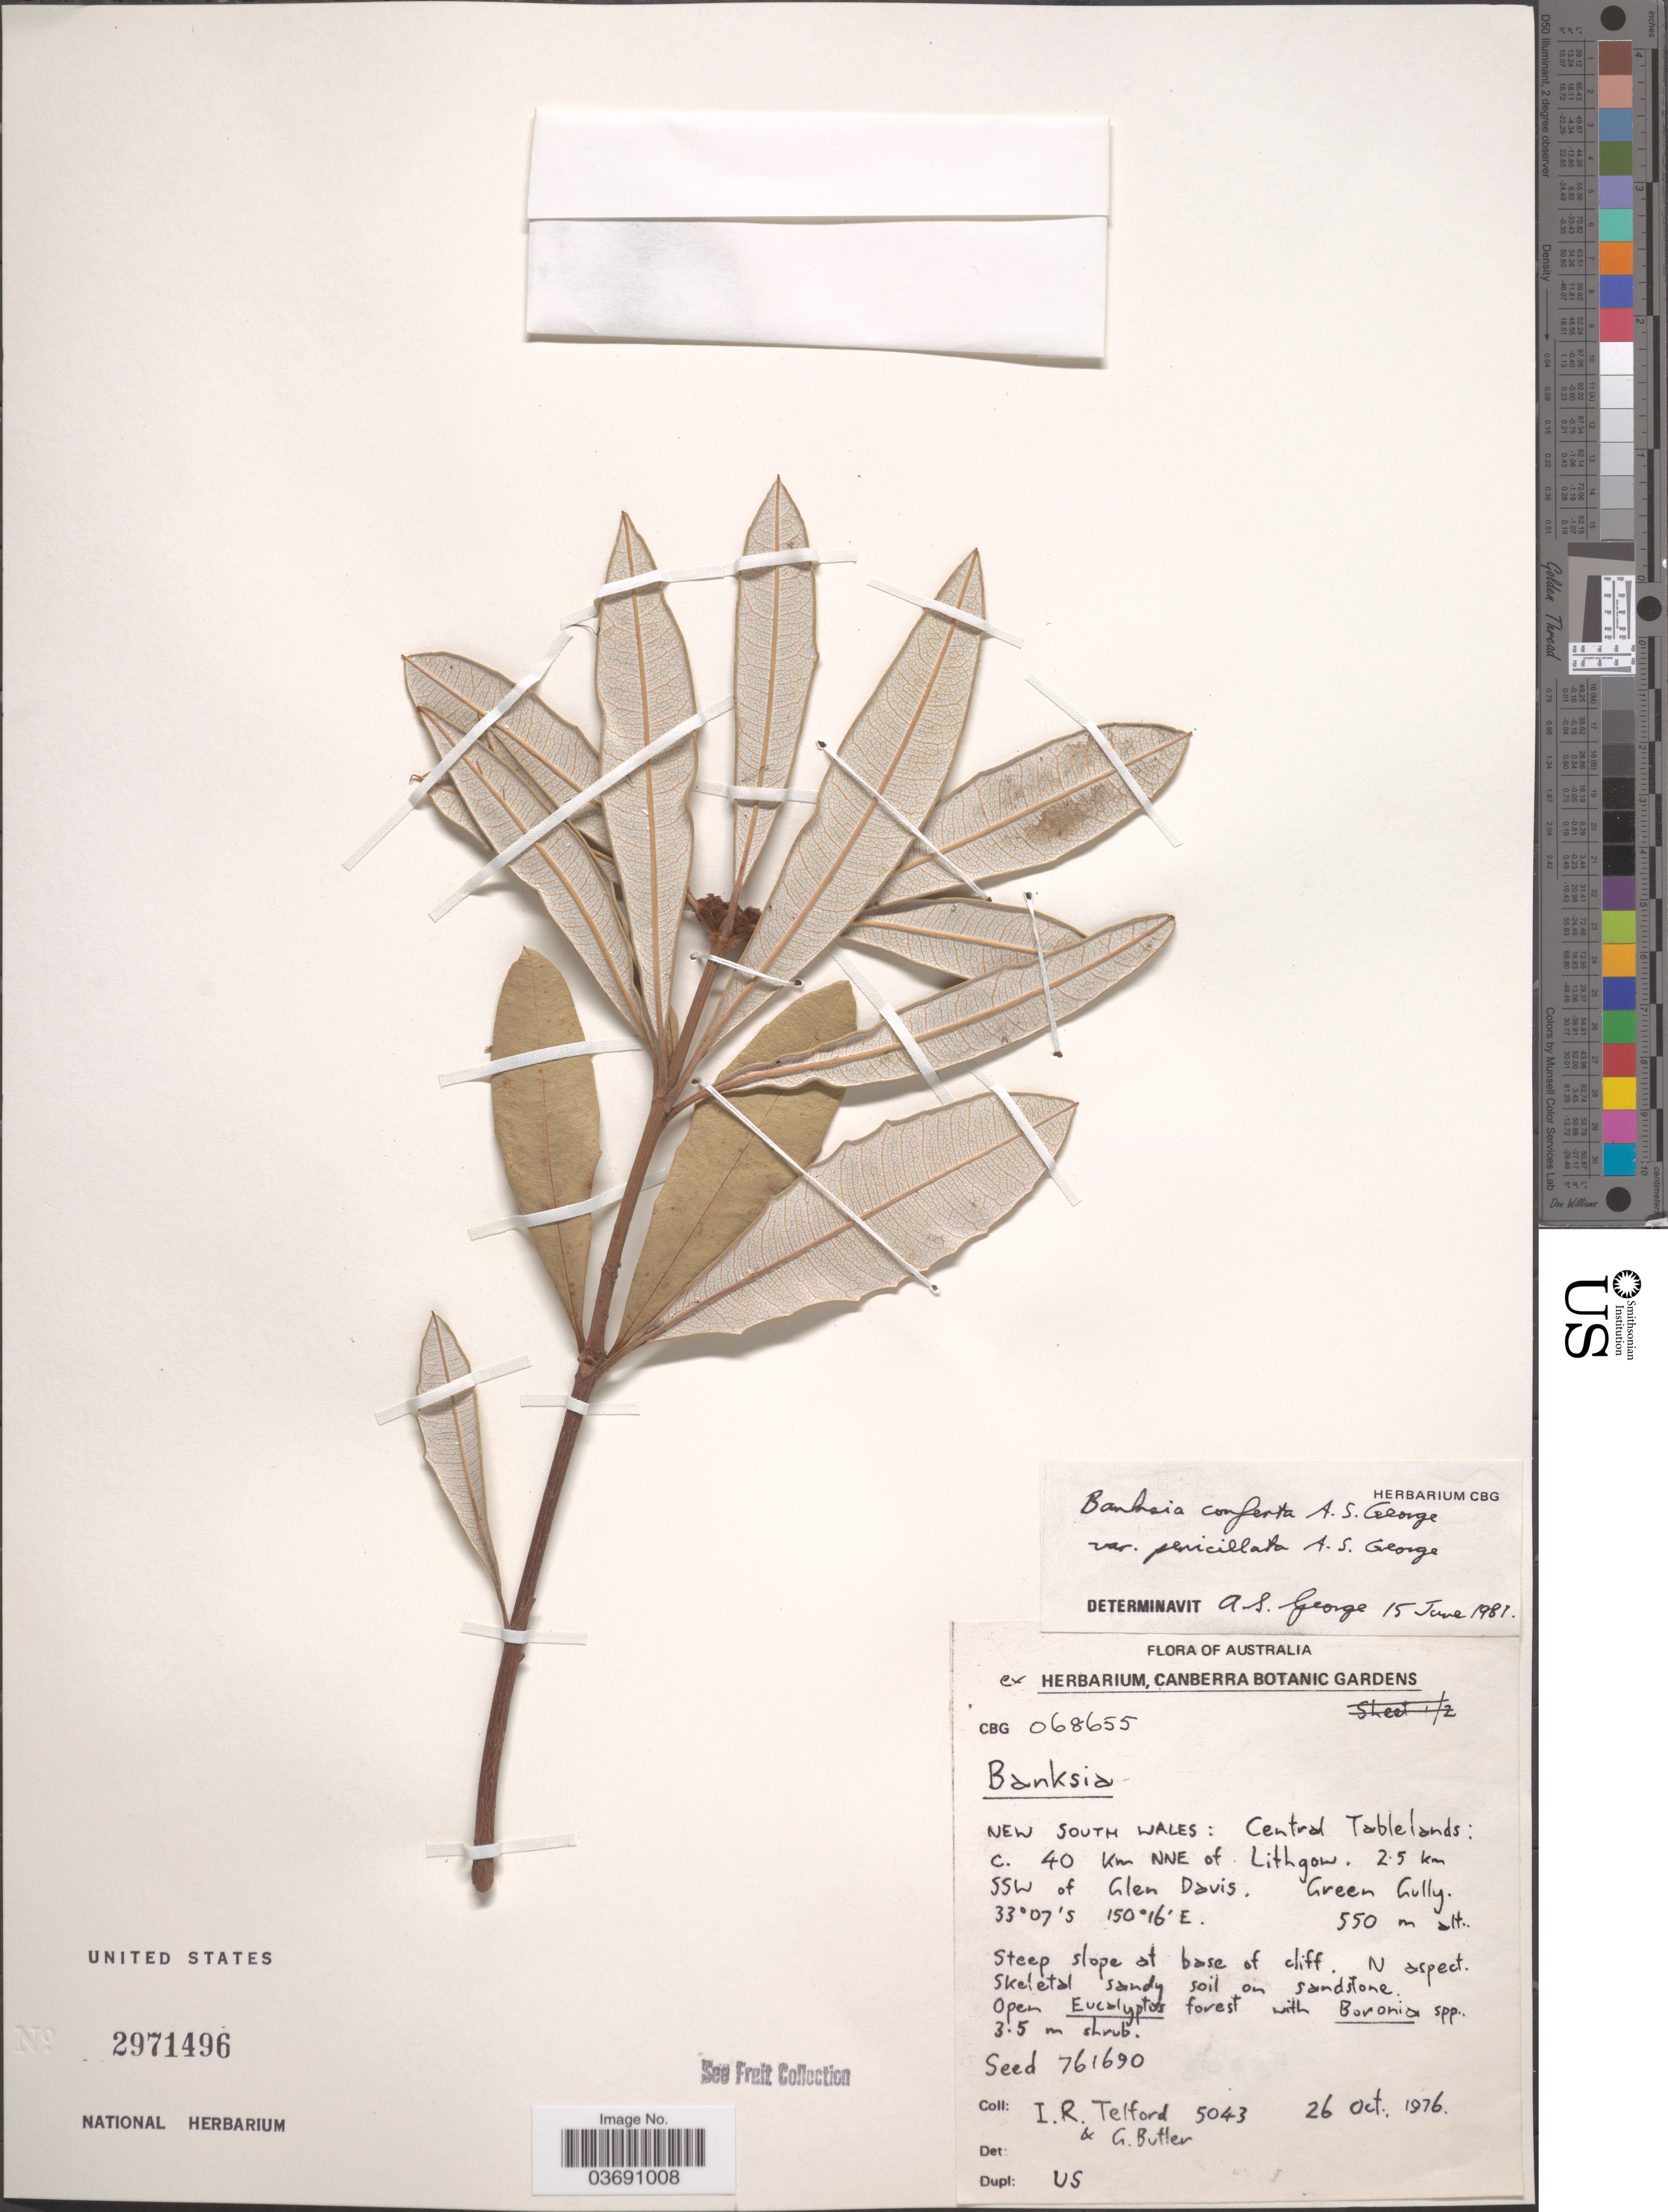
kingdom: Plantae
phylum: Tracheophyta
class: Magnoliopsida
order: Proteales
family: Proteaceae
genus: Banksia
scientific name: Banksia conferta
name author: A.S. George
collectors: I. R. Telford & G. D. Butler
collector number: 5043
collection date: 1976-10-26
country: Australia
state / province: New South Wales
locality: Central Tablelands: c. 40 Km NNE of Lithgow. 25 km SSW of Glen Davis. Green Gully. Steep slope at base of cliff. N aspect.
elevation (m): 550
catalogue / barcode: US 2971496